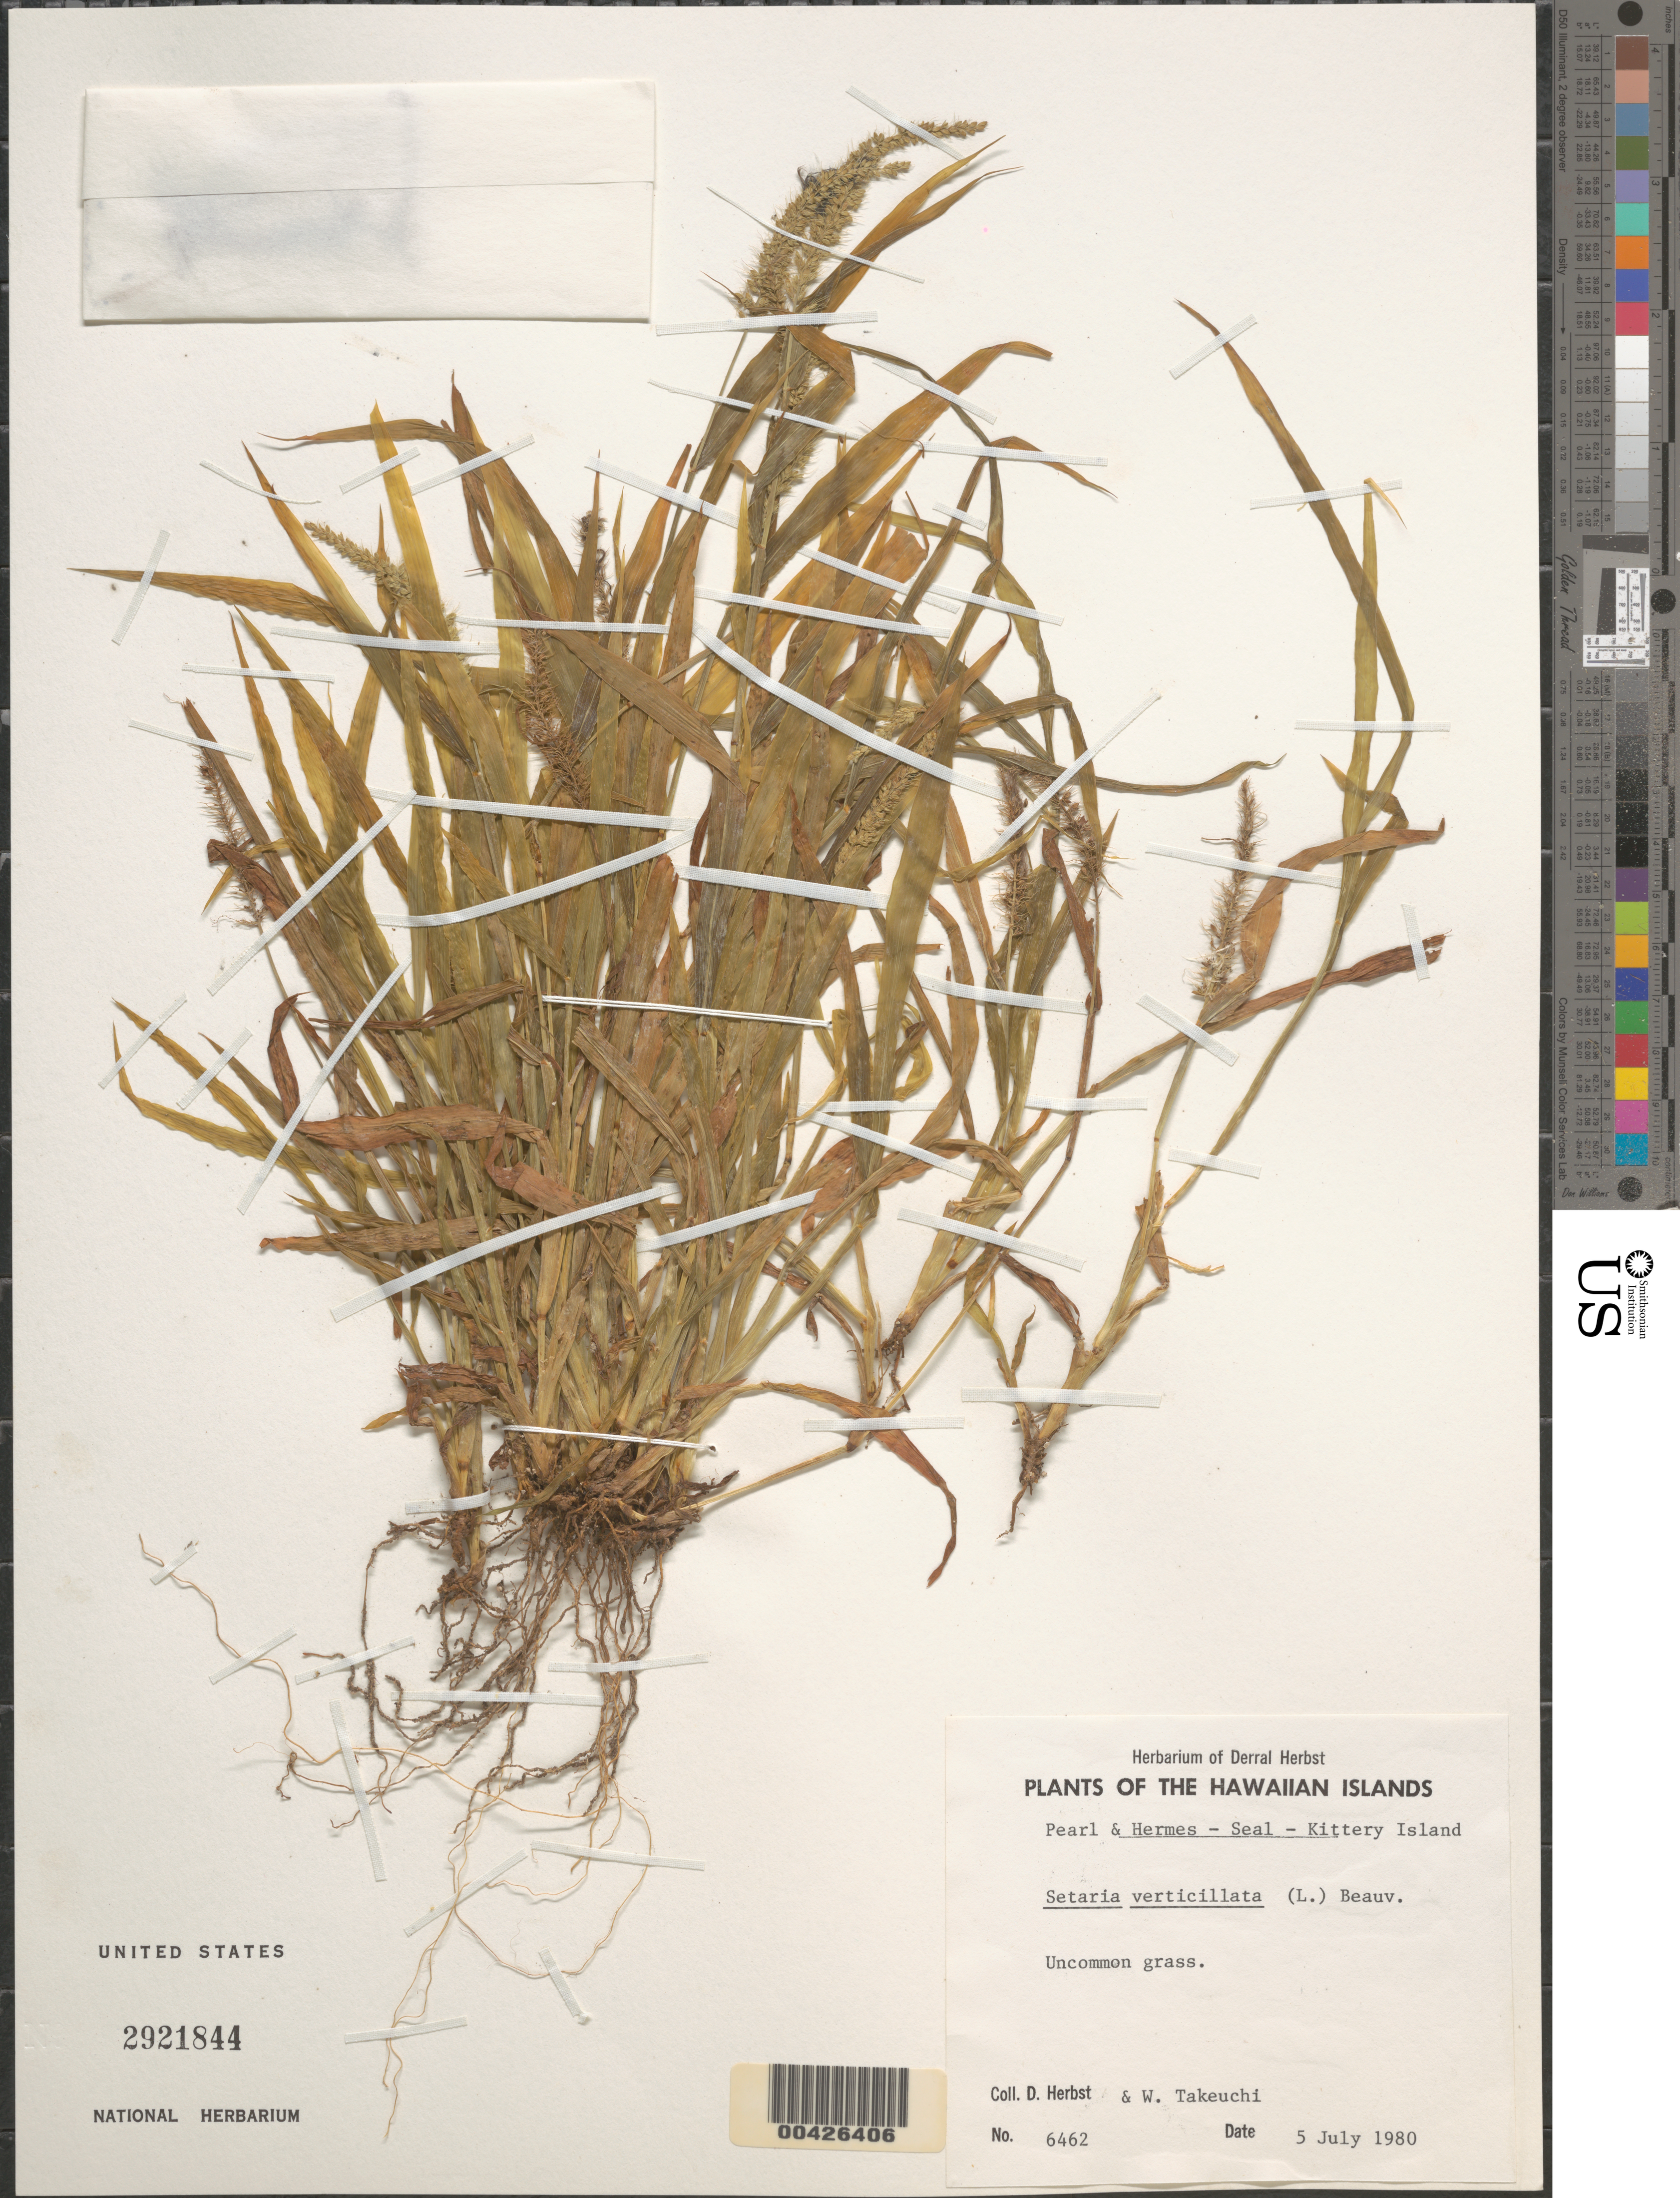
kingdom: Plantae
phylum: Tracheophyta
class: Liliopsida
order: Poales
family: Poaceae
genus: Setaria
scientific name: Setaria adhaerens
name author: (Forssk.) Chiov.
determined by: Wagner, W. L., (BOT), Smithsonian Institution - National Museum of Natural History (UNITED STATES)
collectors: D. R. Herbst & W. N. Takeuchi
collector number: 6462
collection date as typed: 5 Jul 1980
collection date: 1980-07-05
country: United States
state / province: Hawaii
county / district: Honolulu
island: Pearl and Hermes Atoll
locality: Seal, Kittery Islet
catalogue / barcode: US 2921844